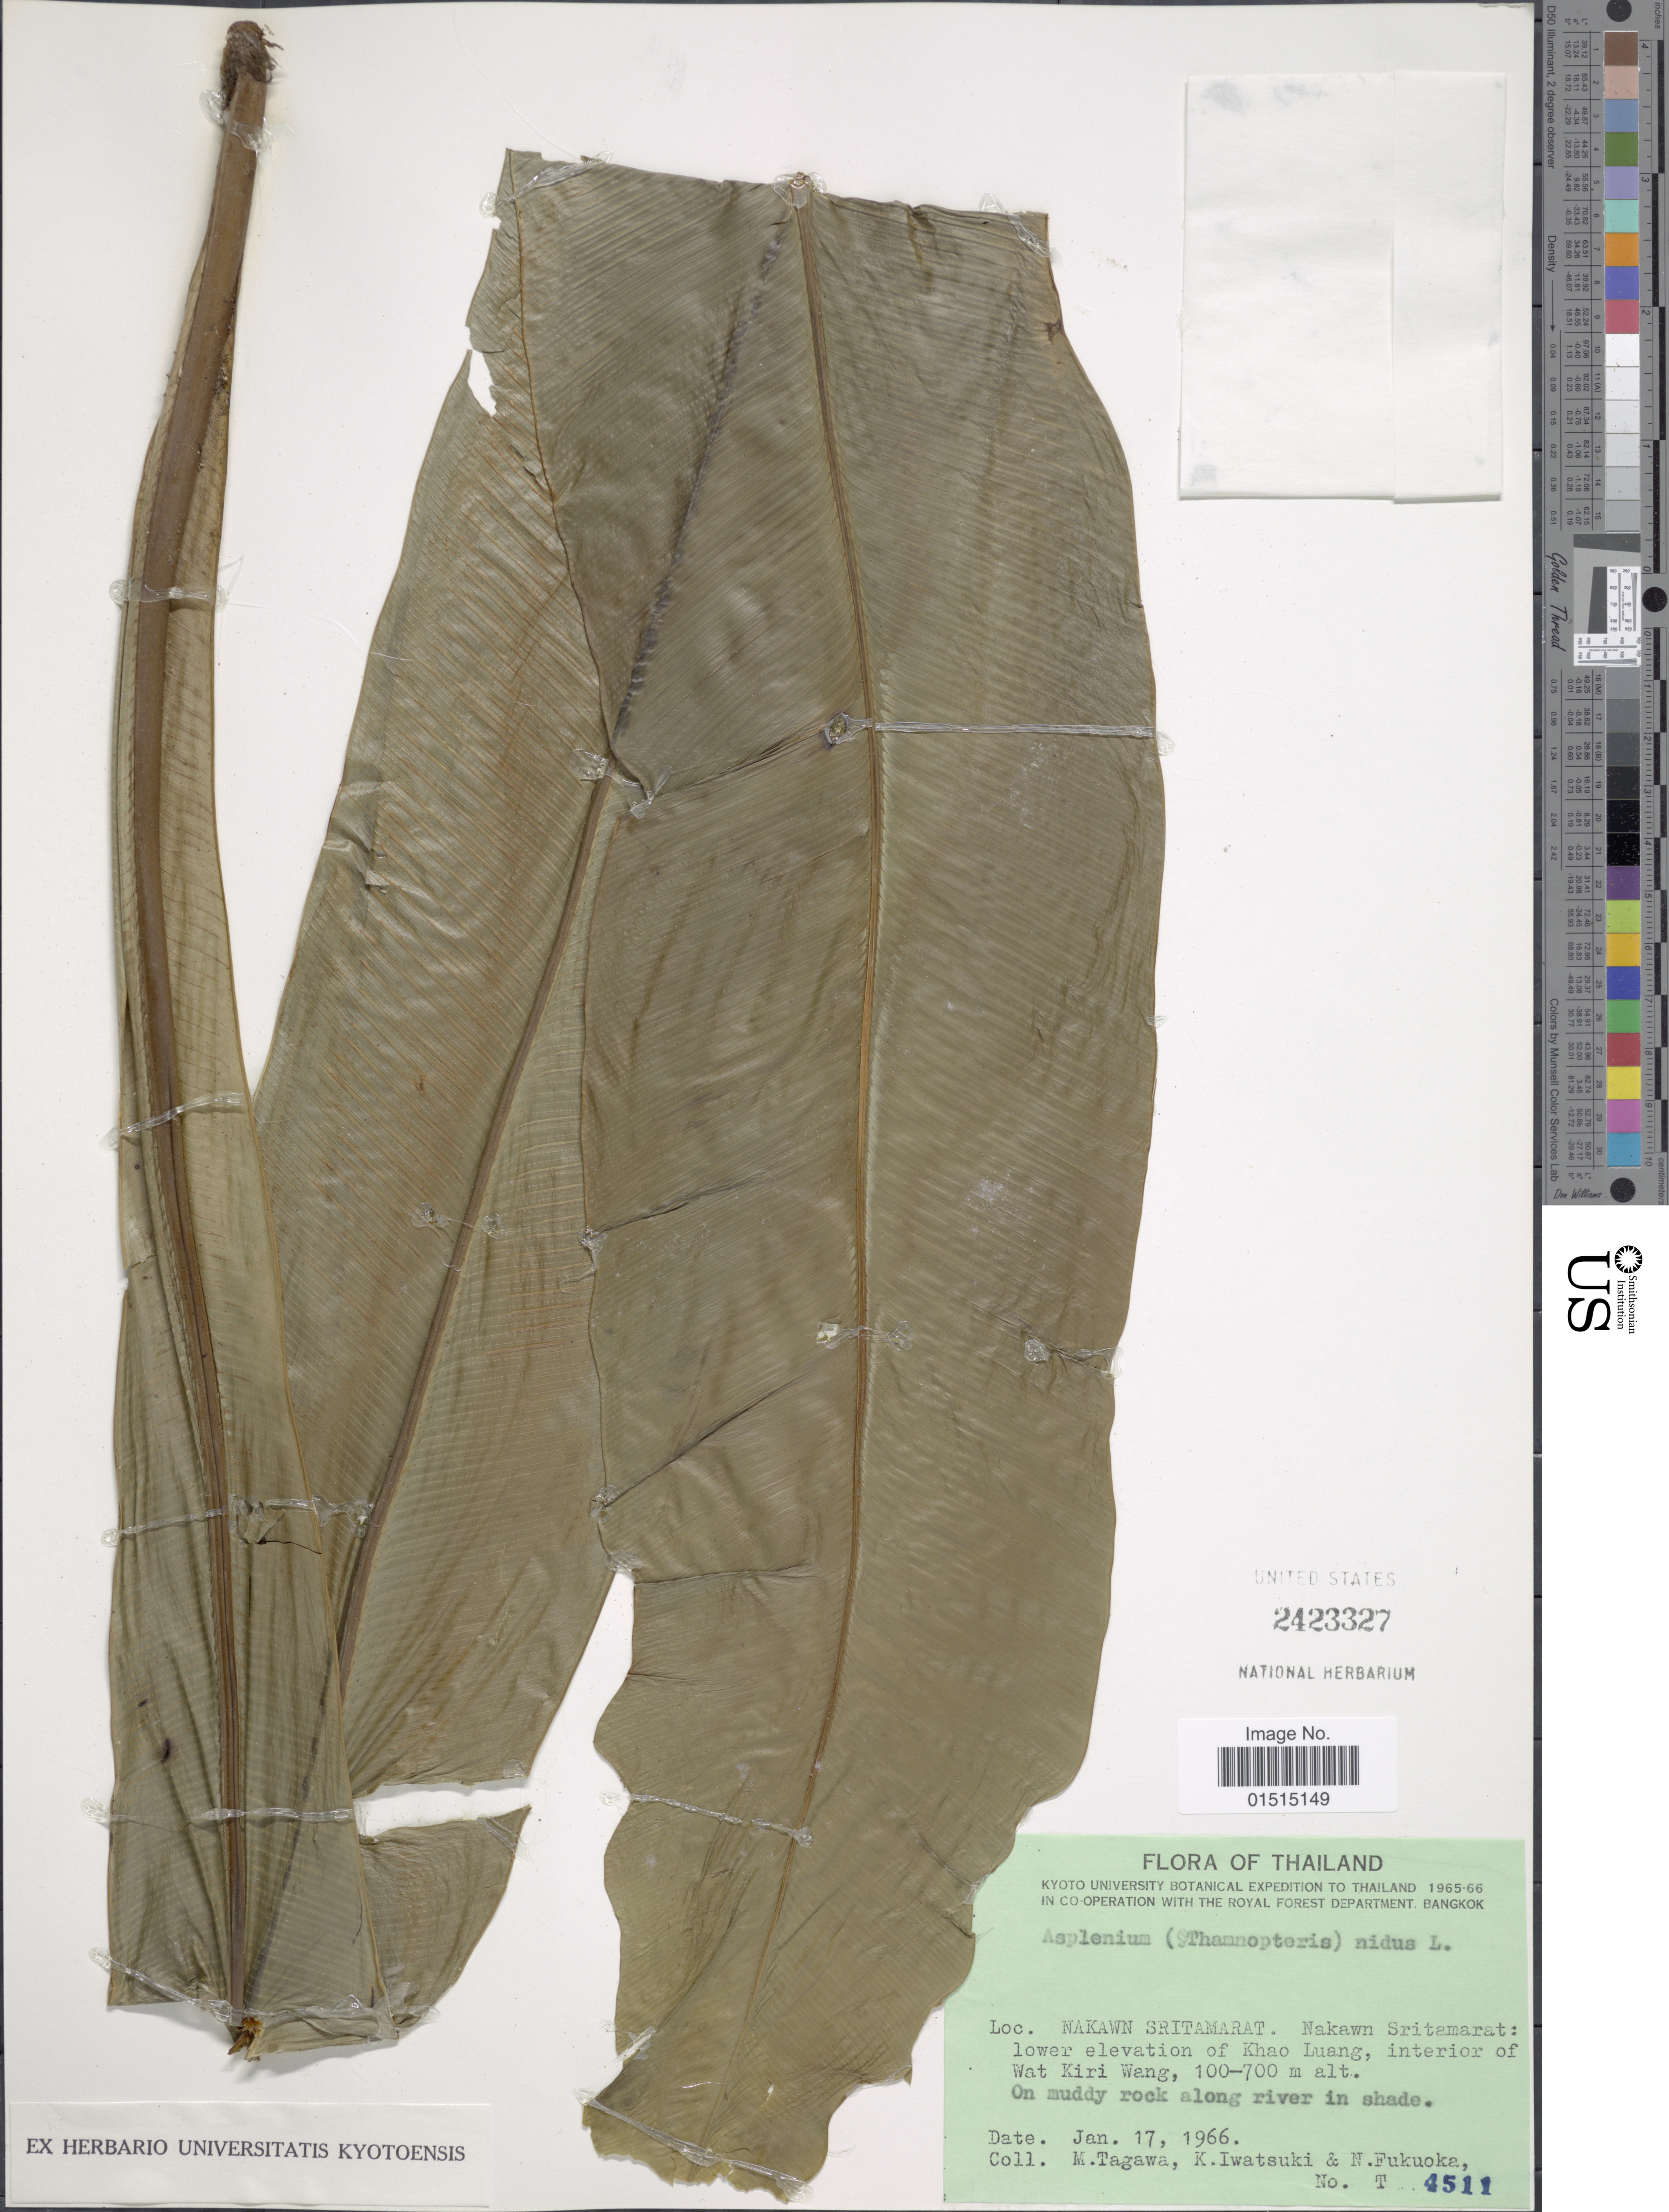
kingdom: Plantae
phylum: Tracheophyta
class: Polypodiopsida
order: Polypodiales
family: Aspleniaceae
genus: Asplenium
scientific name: Asplenium nidus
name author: L.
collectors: M. Tagawa, K. Iwatsuki & N. Fukuoka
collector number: T4511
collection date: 1966-01-17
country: Thailand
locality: Nakawn Sritamarat: lower elevation of Khao Luang, interior of Wat Kiri Wang, on muddy rock along river in shade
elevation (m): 100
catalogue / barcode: US 2423327